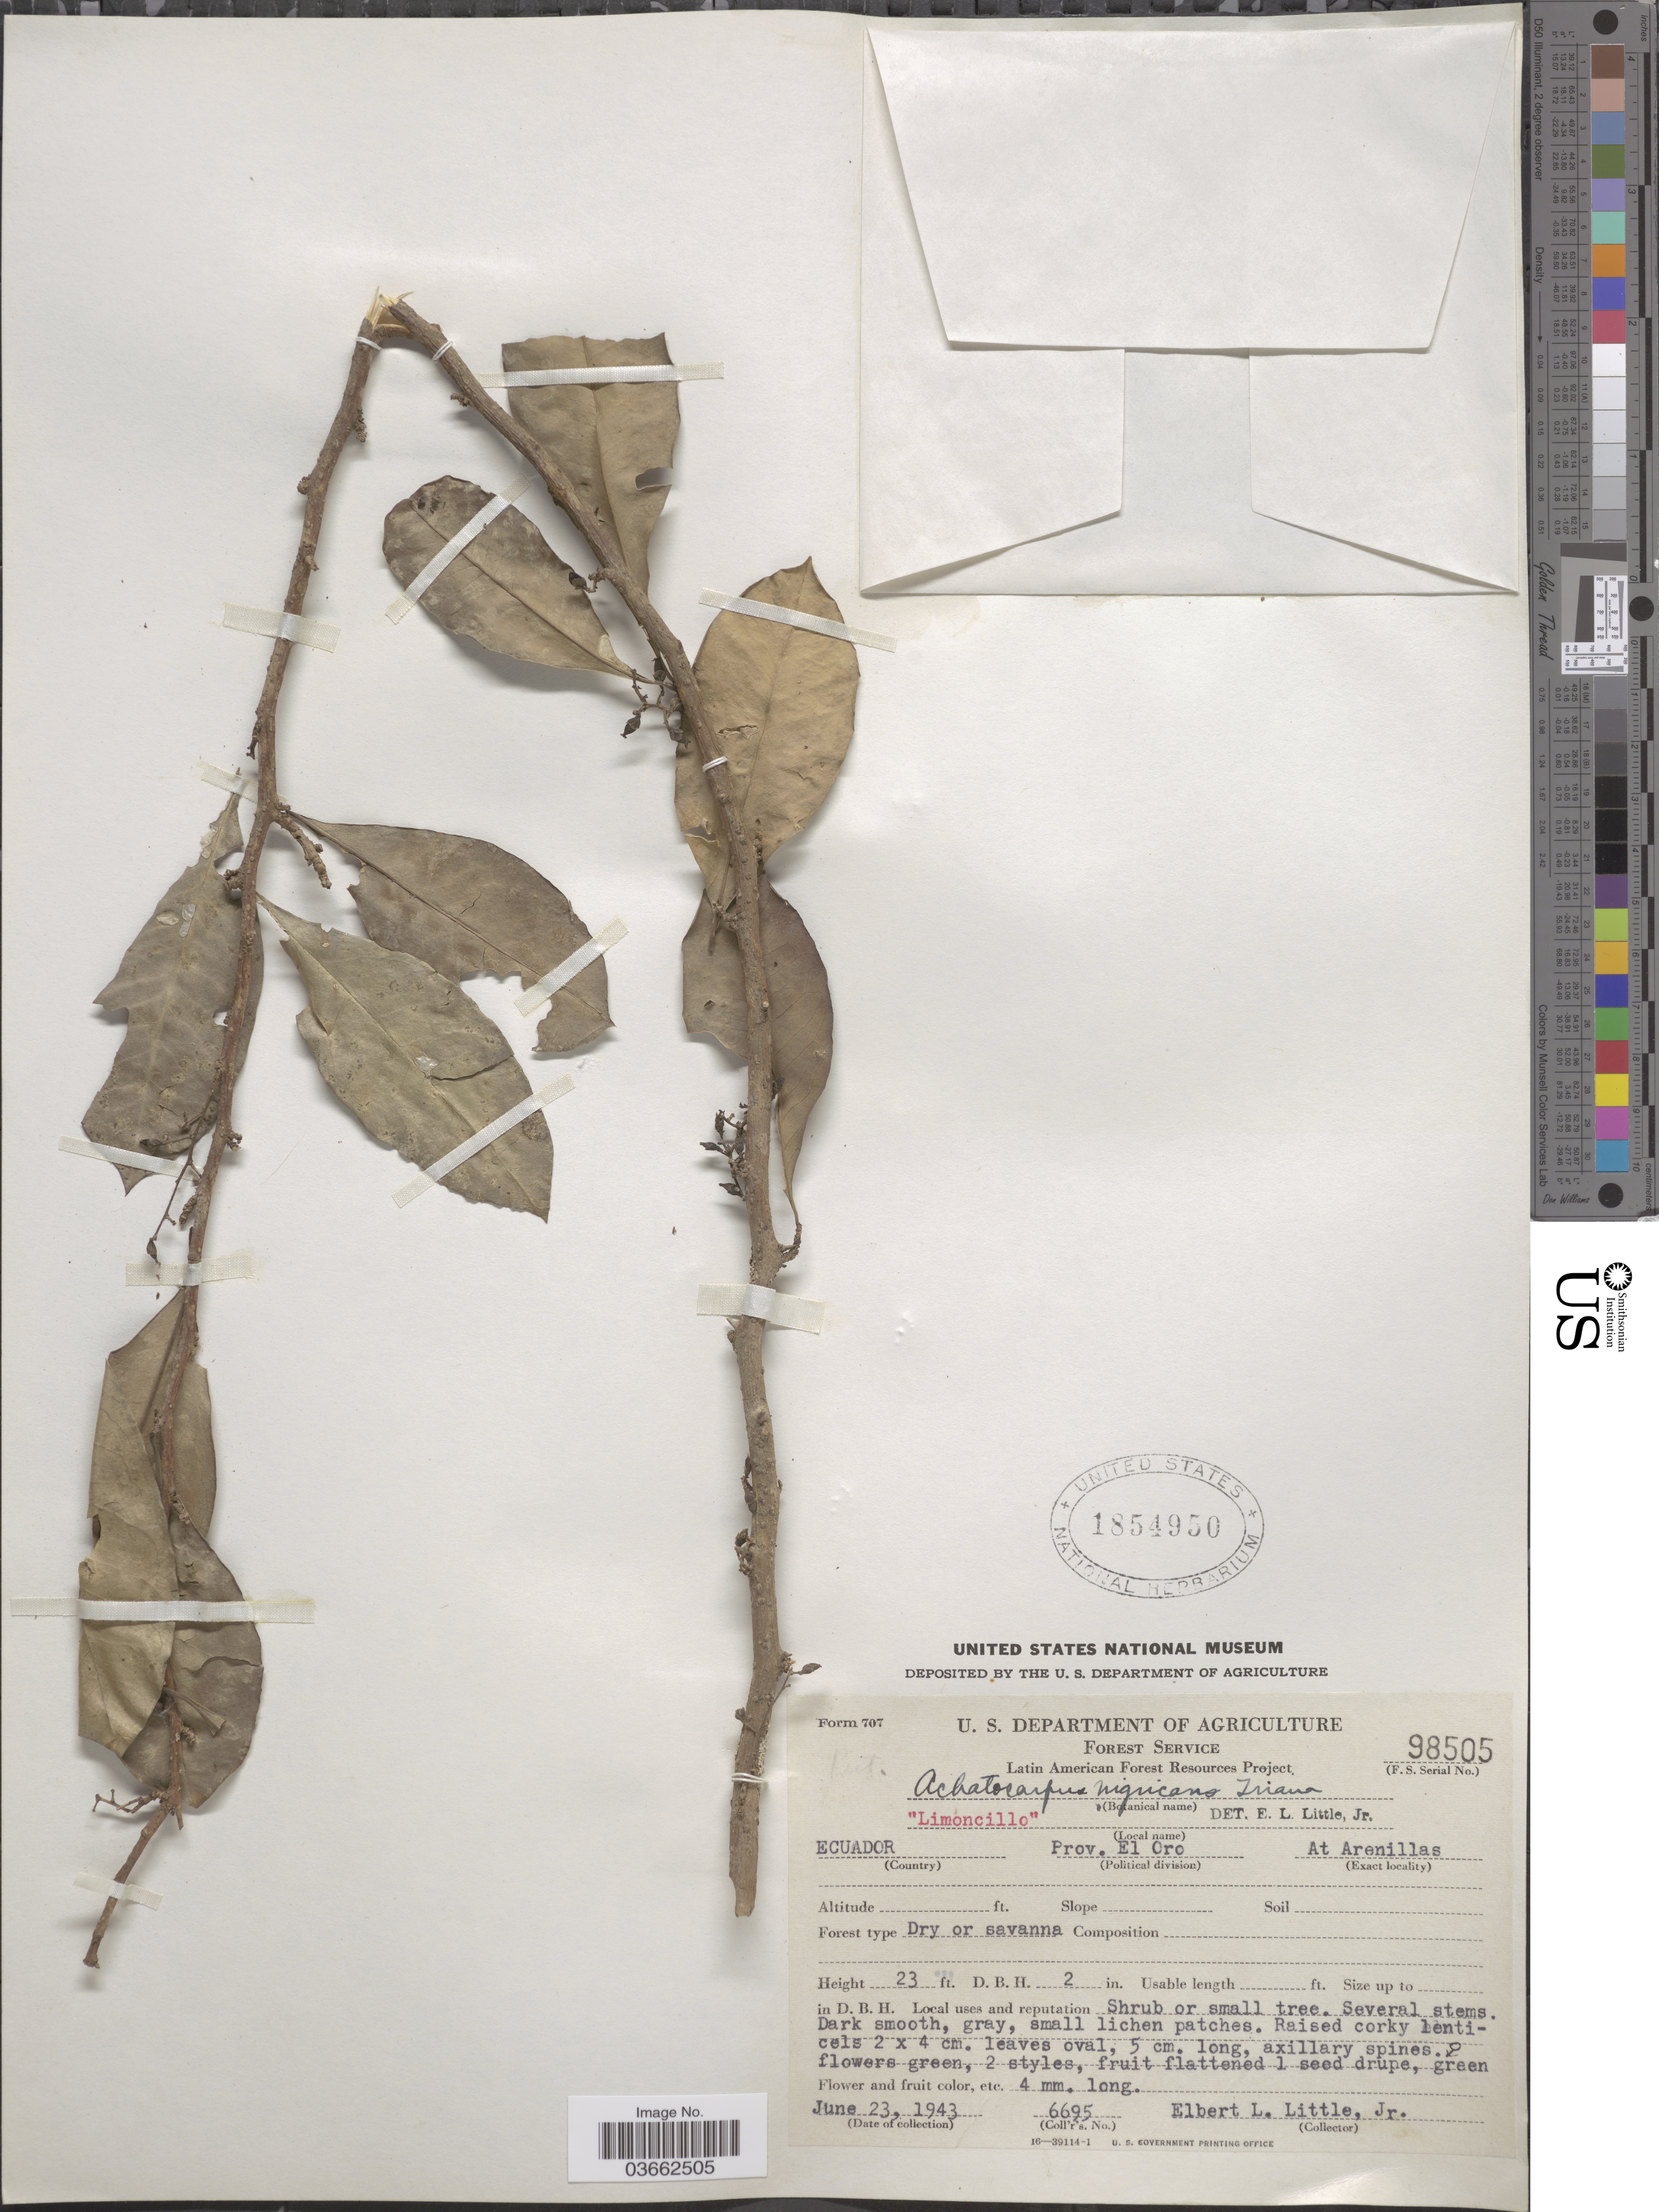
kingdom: Plantae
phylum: Tracheophyta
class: Magnoliopsida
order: Caryophyllales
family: Achatocarpaceae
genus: Achatocarpus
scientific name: Achatocarpus nigricans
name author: Triana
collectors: E. L. Little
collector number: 6695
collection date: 1943-06-23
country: Ecuador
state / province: El Oro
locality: At Arenillas.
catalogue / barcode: US 1854950